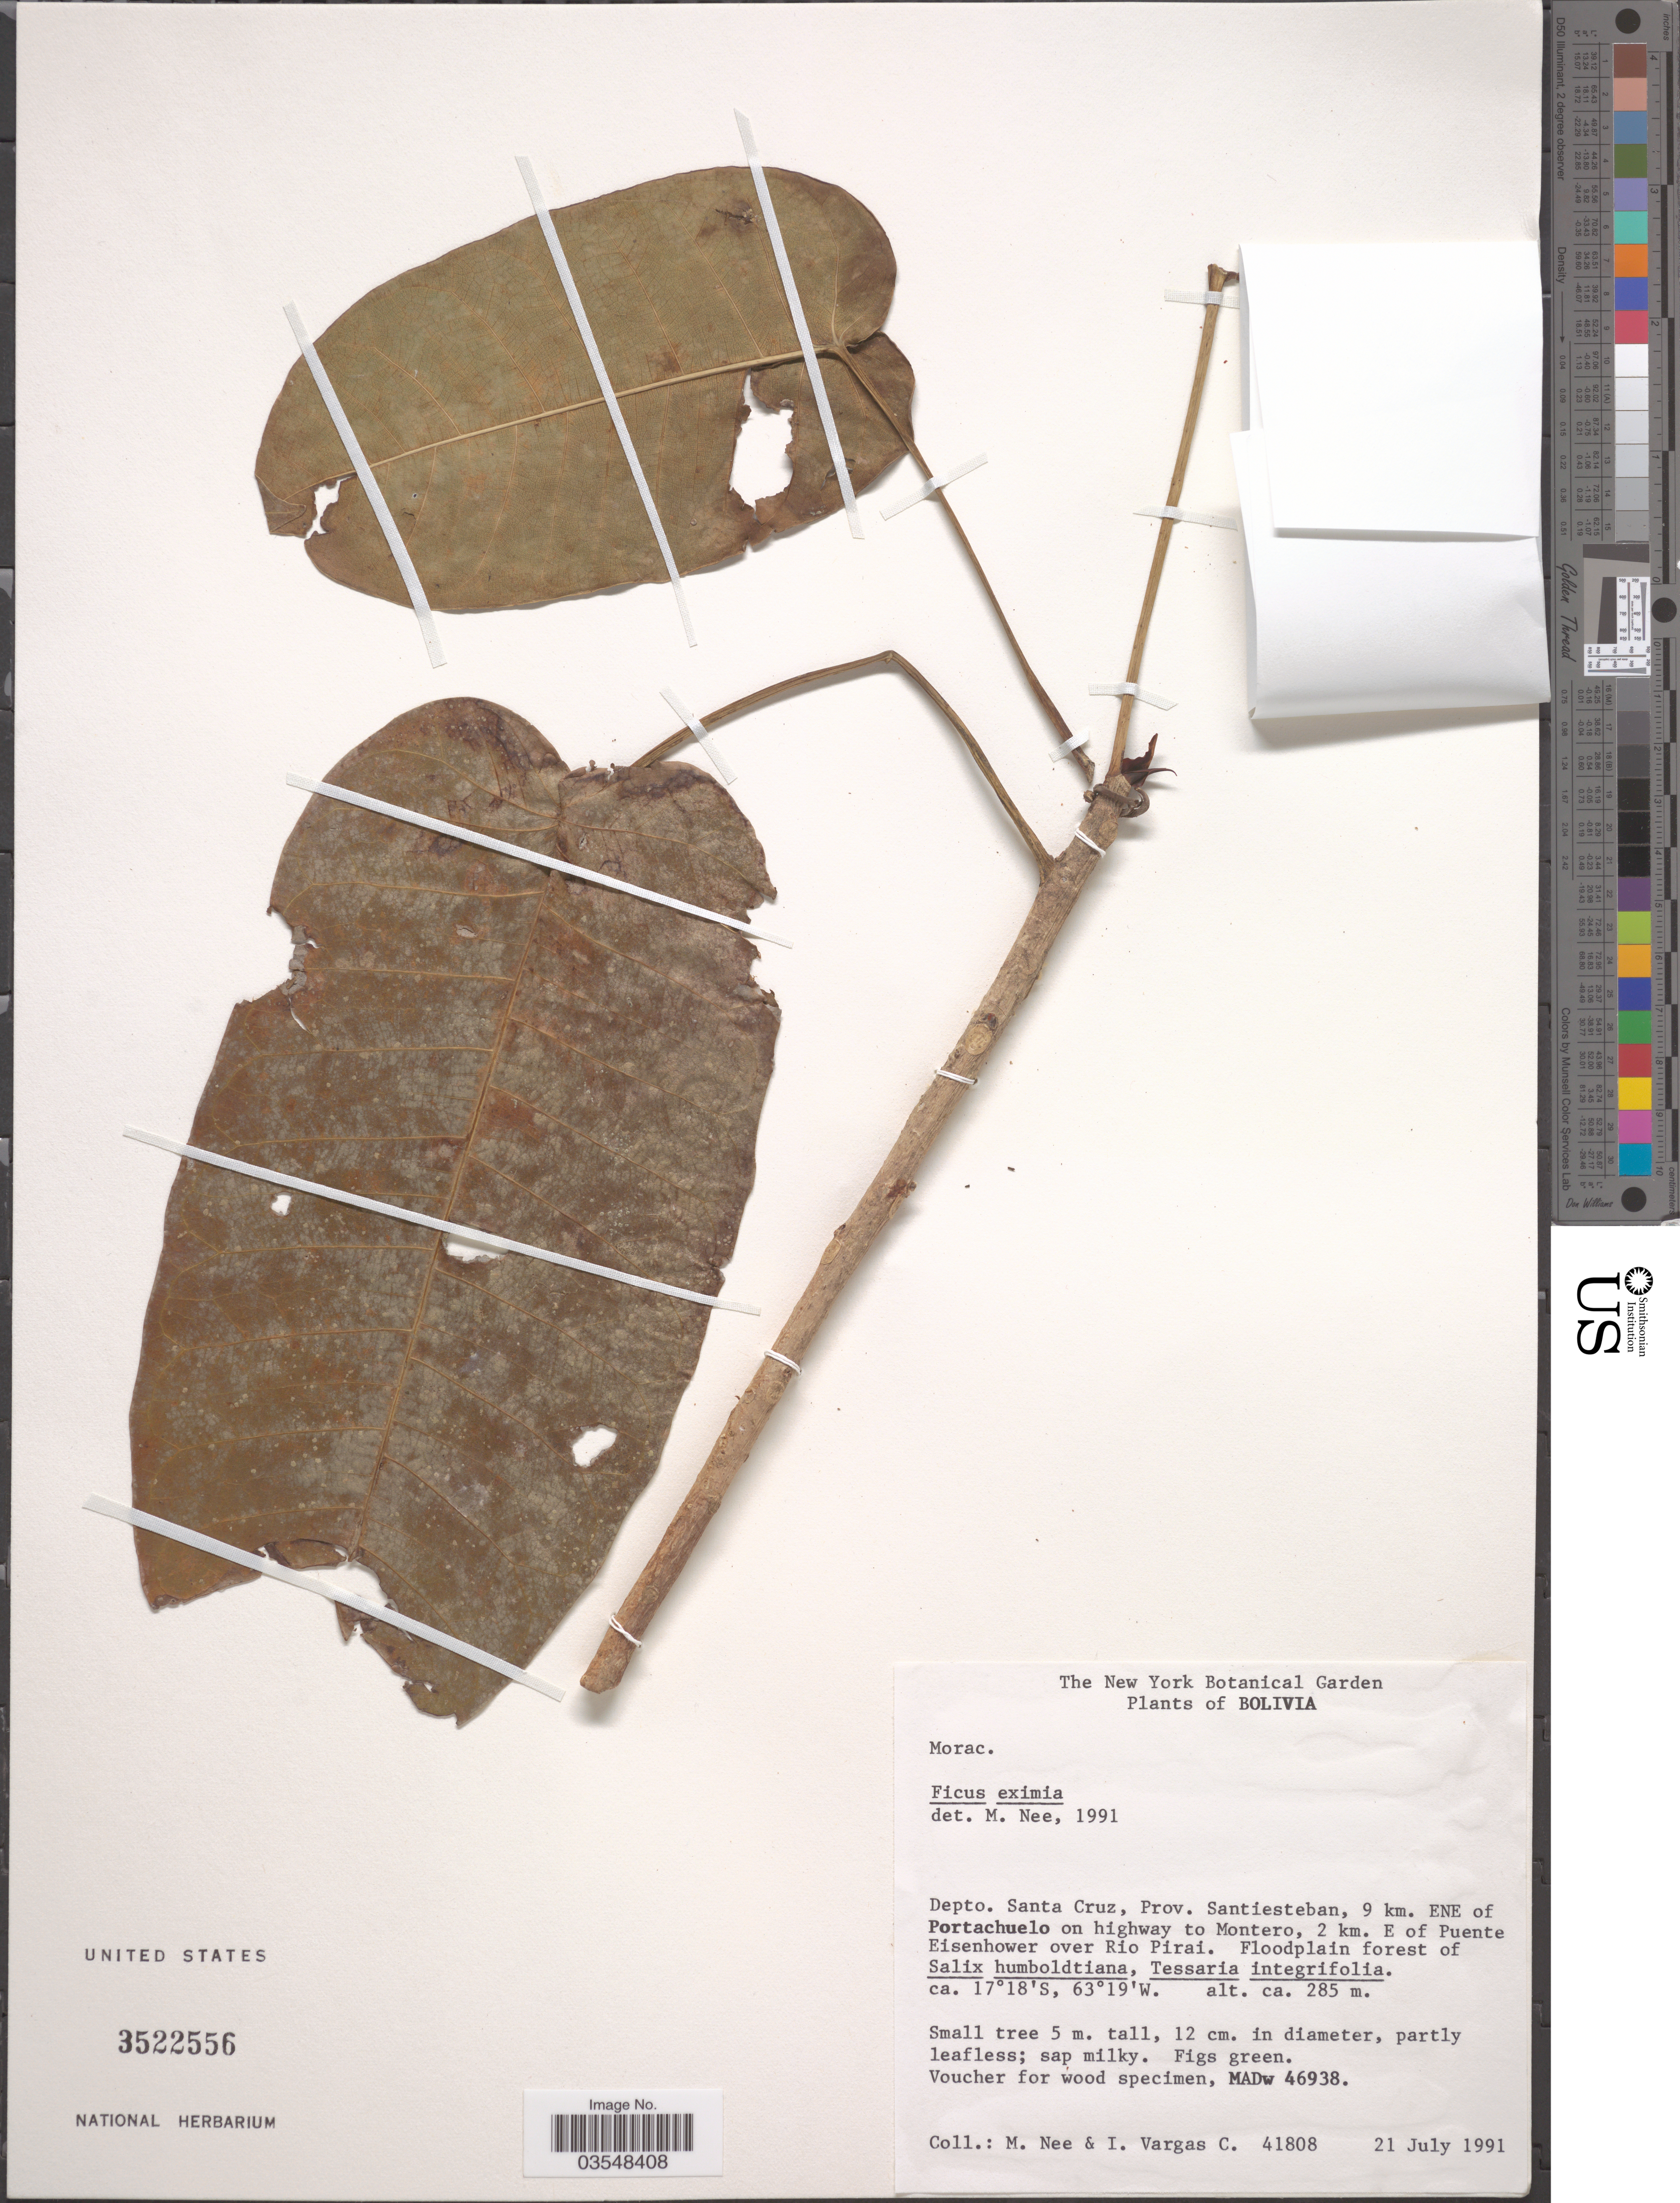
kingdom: Plantae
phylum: Tracheophyta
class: Magnoliopsida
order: Rosales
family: Moraceae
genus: Ficus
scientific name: Ficus eximia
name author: Schott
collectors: M. Nee & C. I. Vargas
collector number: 41808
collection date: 1991-07-21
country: Bolivia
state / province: Santa Cruz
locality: Depto. Santa Cruz, Prov. Santiesteban, 9 km. ENE of Portachuelo on highway to Montero, 2 km. E of Puente Eisenhower over Rio Pirai.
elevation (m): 285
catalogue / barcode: US 3522556